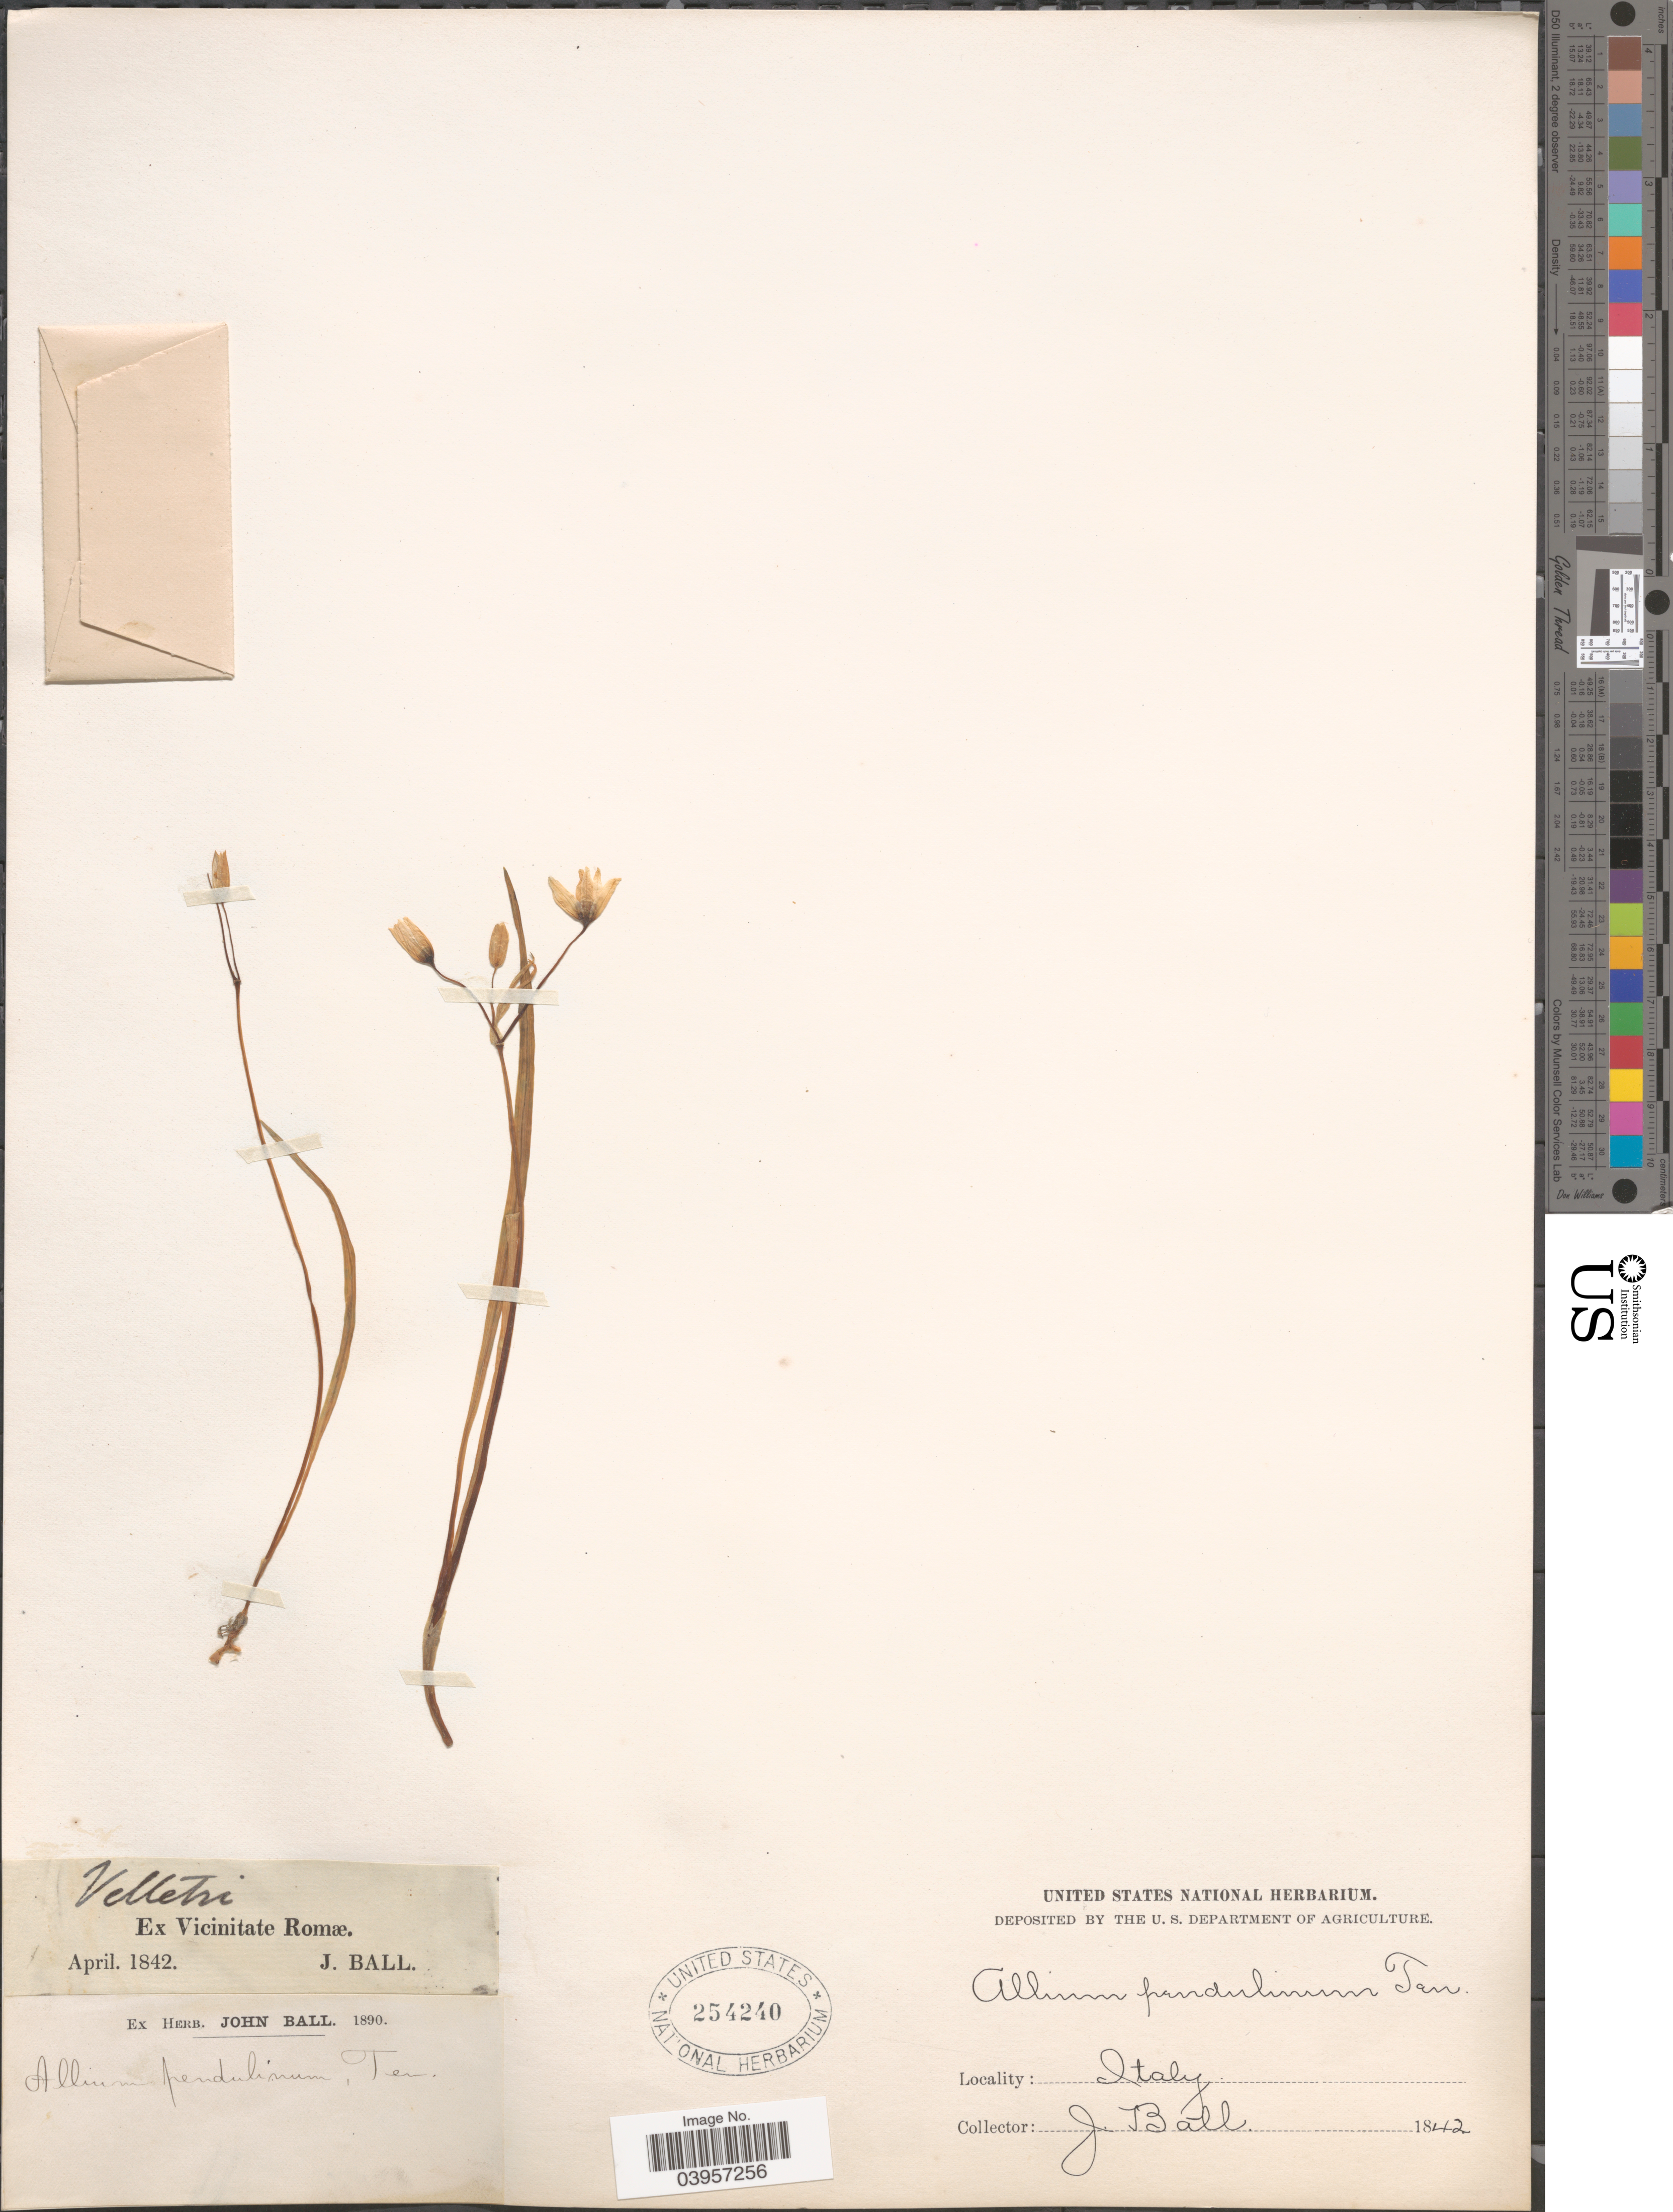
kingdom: Plantae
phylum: Tracheophyta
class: Liliopsida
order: Asparagales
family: Amaryllidaceae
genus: Allium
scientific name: Allium pendulinum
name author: Ten.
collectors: J. Ball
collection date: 1842-04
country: Italy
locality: Velletri.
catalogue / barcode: US 254240